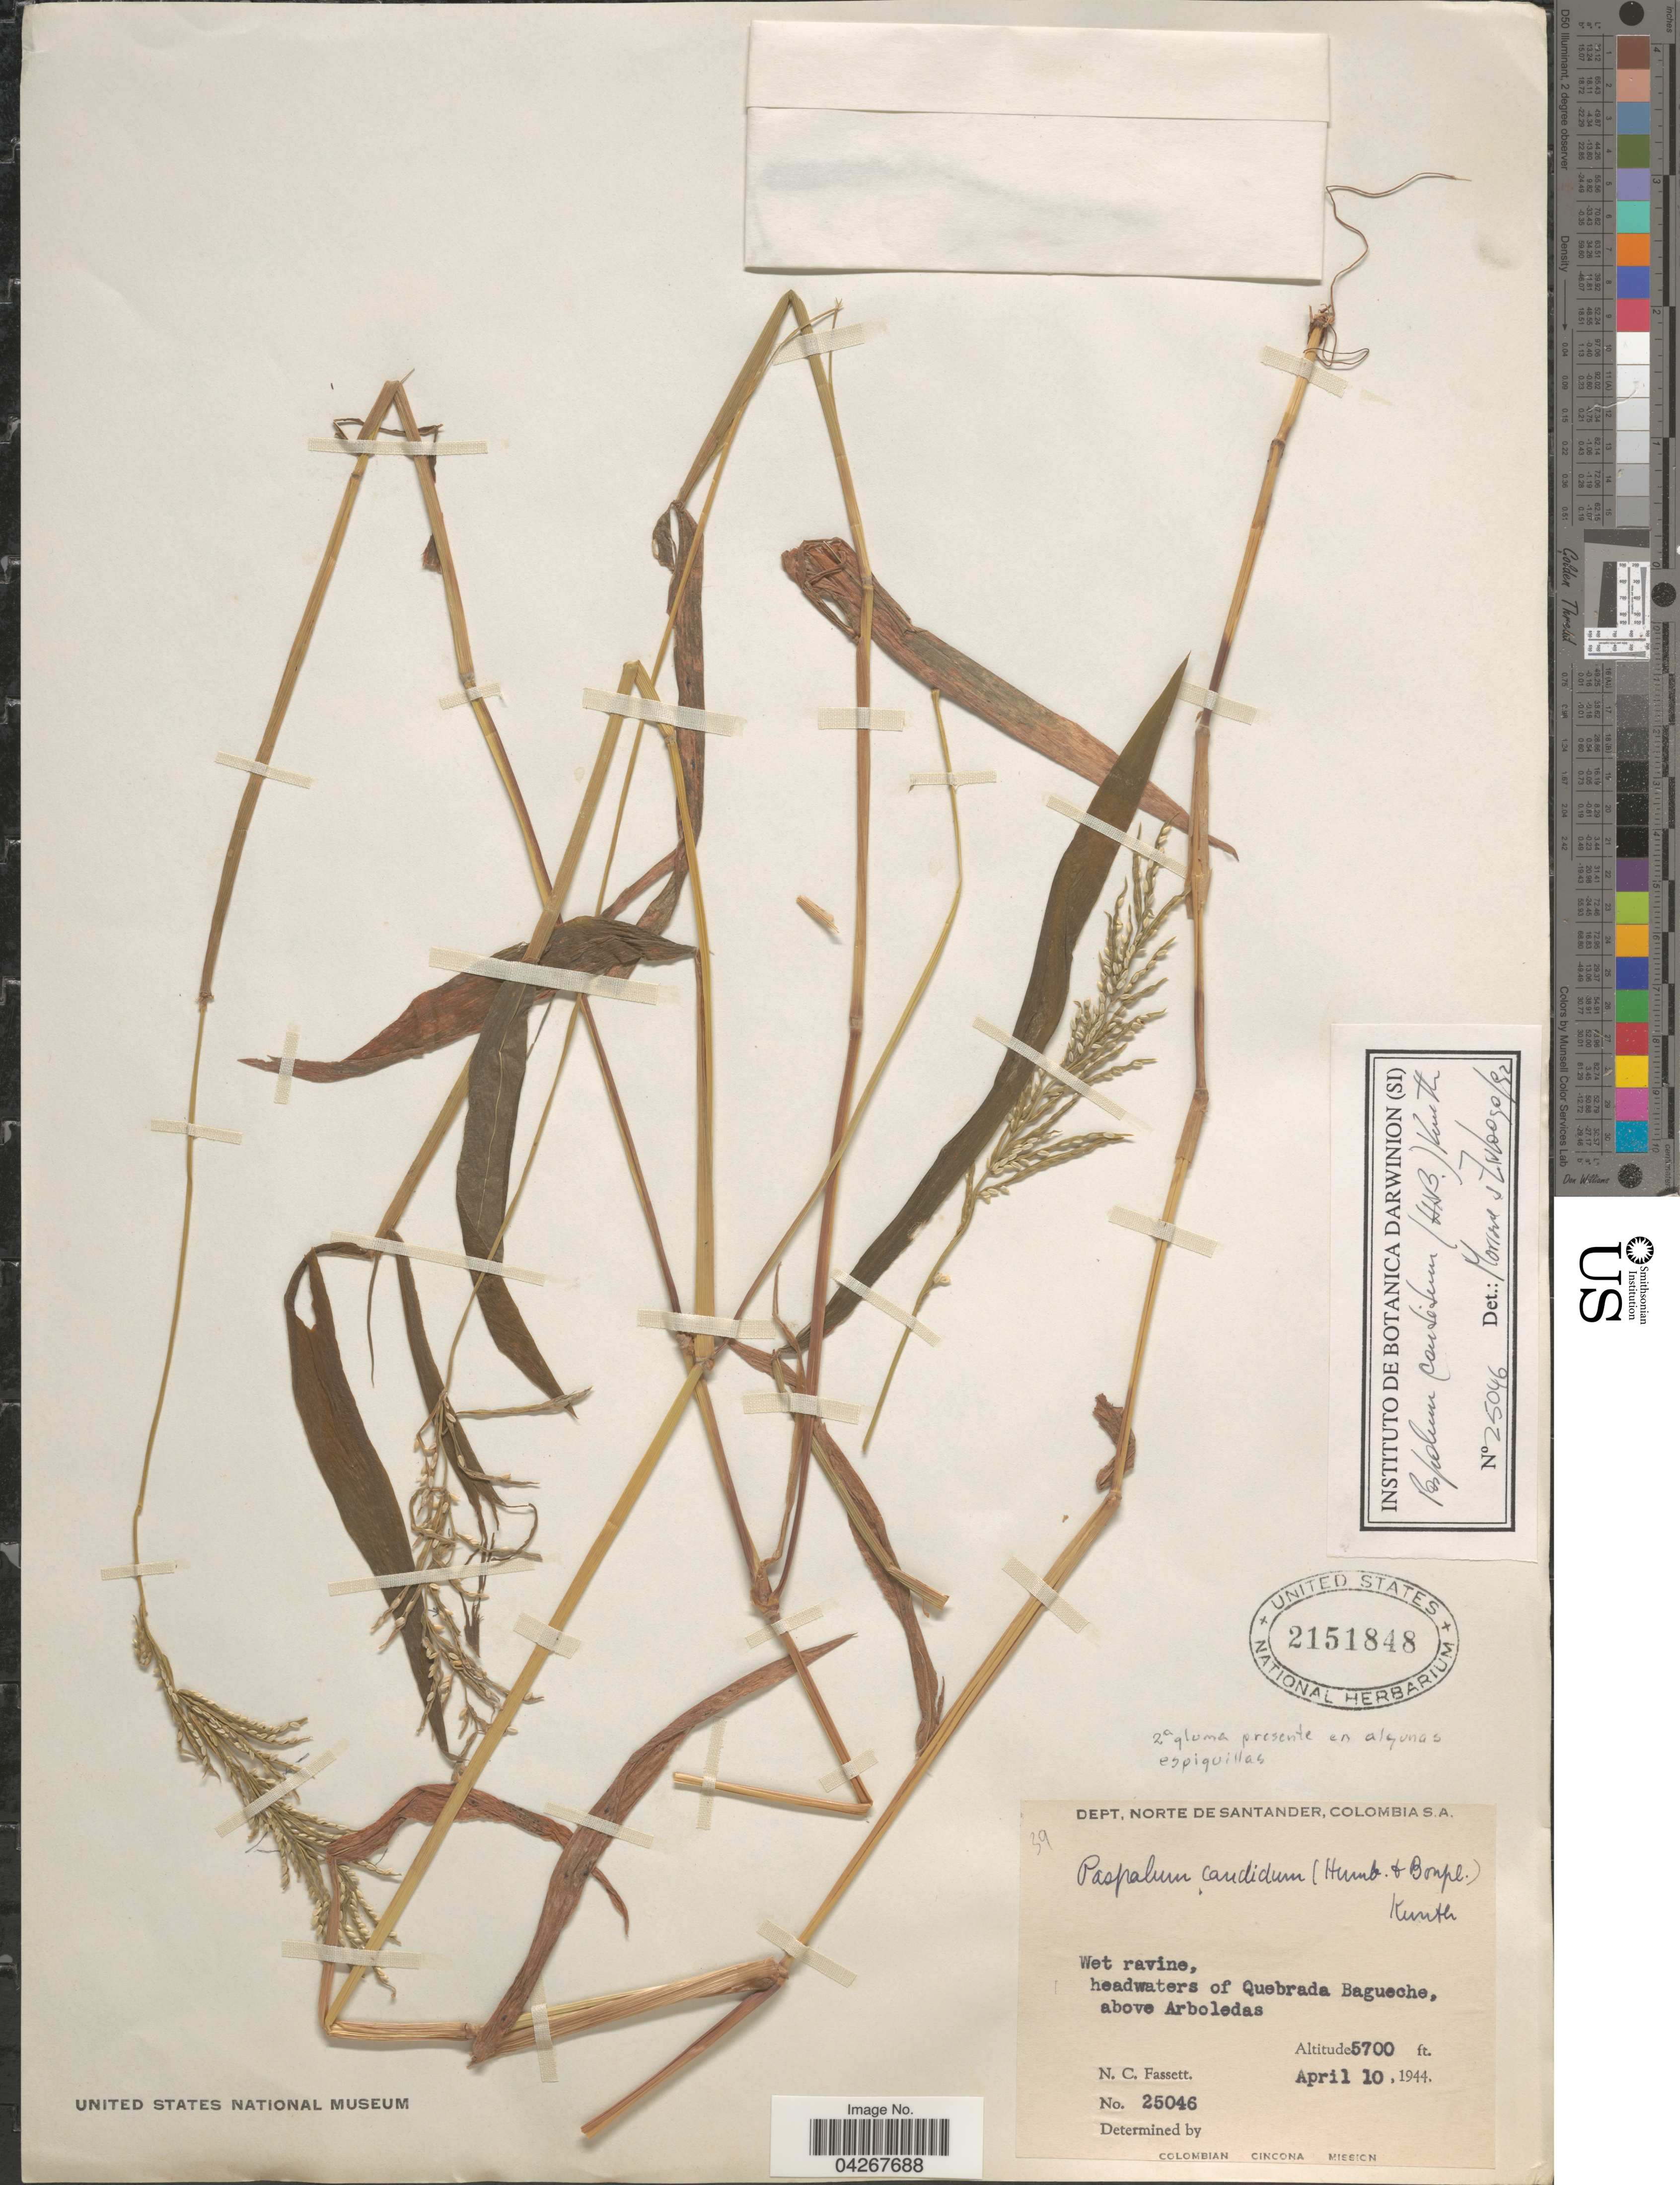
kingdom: Plantae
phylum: Tracheophyta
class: Liliopsida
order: Poales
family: Poaceae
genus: Paspalum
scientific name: Paspalum candidum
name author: (Humb. & Bonpl. ex Fleugge) Kunth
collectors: N. C. Fassett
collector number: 25046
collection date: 1944-04-10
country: Colombia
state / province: Norte de Santander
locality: Dept. Norte de Santander, S.A. Wet ravine, headwaters of Quebrada Bagueche, above Arboledas. Colombian Cincona Mission.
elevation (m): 1737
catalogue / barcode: US 2151848